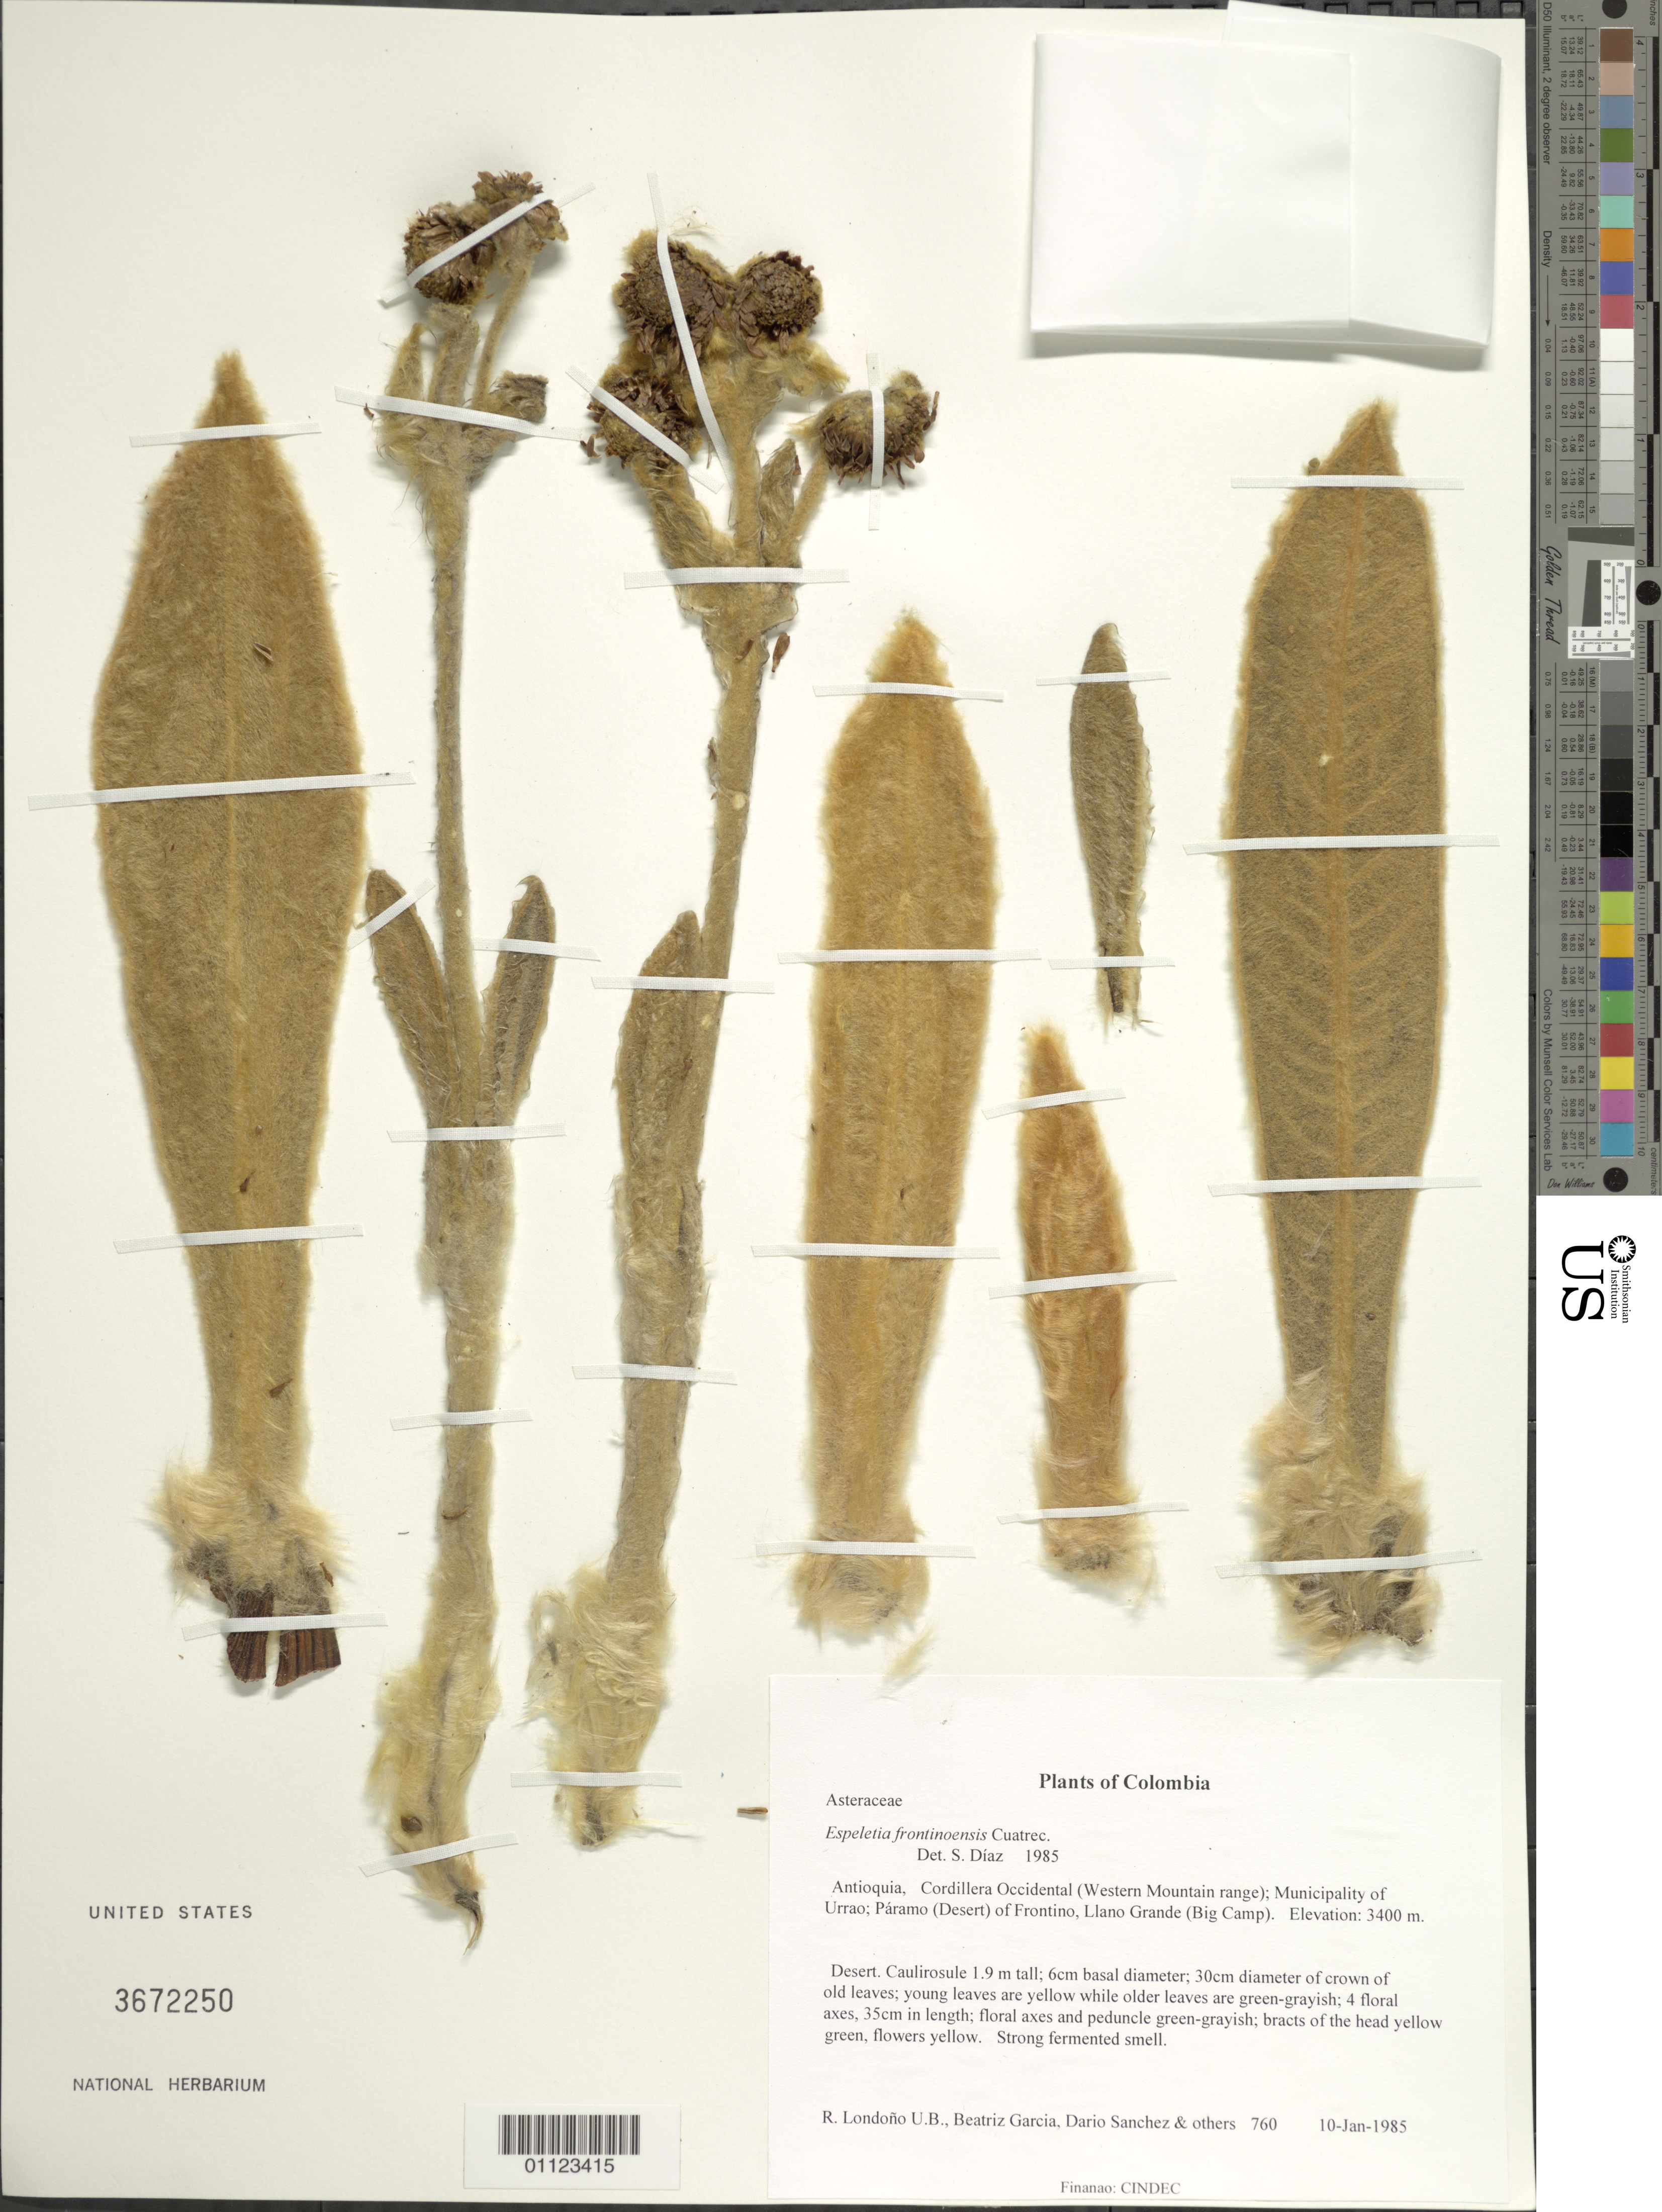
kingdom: Plantae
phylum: Tracheophyta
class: Magnoliopsida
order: Asterales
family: Asteraceae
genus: Espeletia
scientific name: Espeletia frontinoensis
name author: Cuatrec.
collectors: R. Londono U.B. et al.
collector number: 760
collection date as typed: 10-Jan-85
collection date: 1985-01-10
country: Colombia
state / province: Antioquia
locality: Cordillera Occidental (Western Mountain range); Municipality of Urrao; Páramo (Desert) of Frontino, Llano Grande (Big Camp)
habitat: Paramo.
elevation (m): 3400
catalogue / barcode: US 3672250